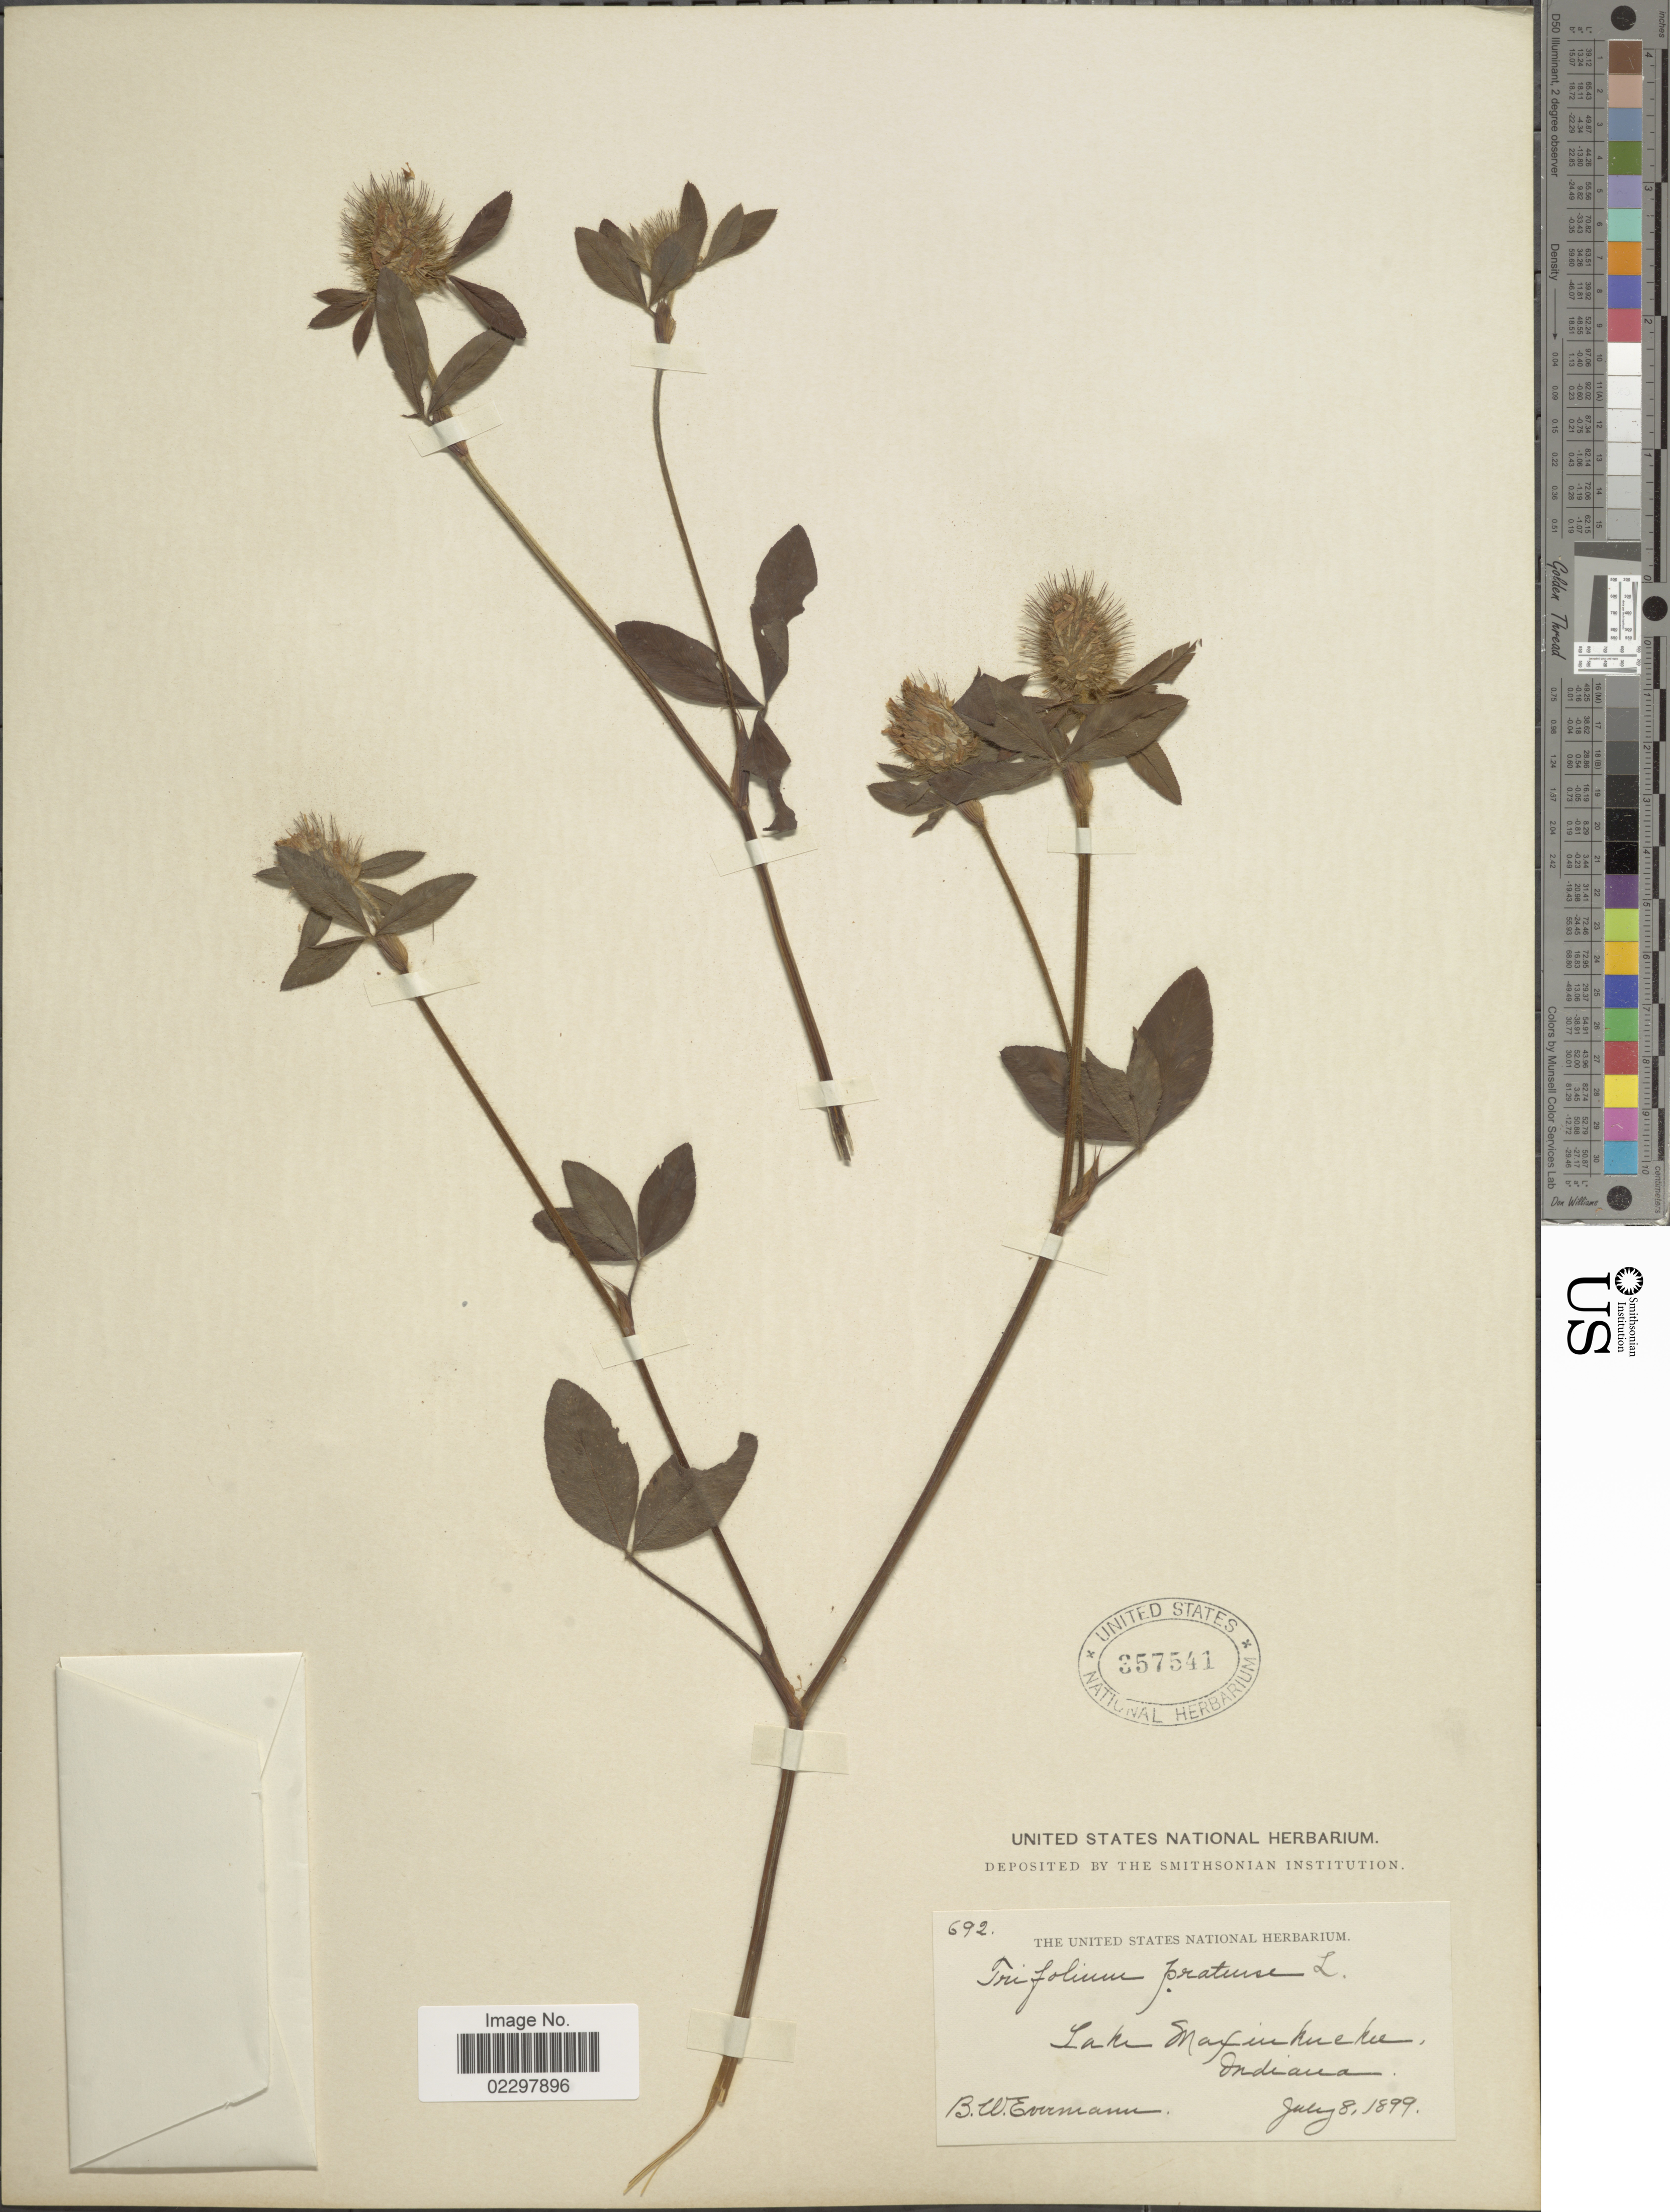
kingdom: Plantae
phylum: Tracheophyta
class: Magnoliopsida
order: Fabales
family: Fabaceae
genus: Trifolium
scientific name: Trifolium pratense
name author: L.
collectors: B. W. Evermann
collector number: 962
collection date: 1899-07-08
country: United States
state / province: Indiana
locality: Lake Maxinkuckee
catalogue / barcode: US 357541